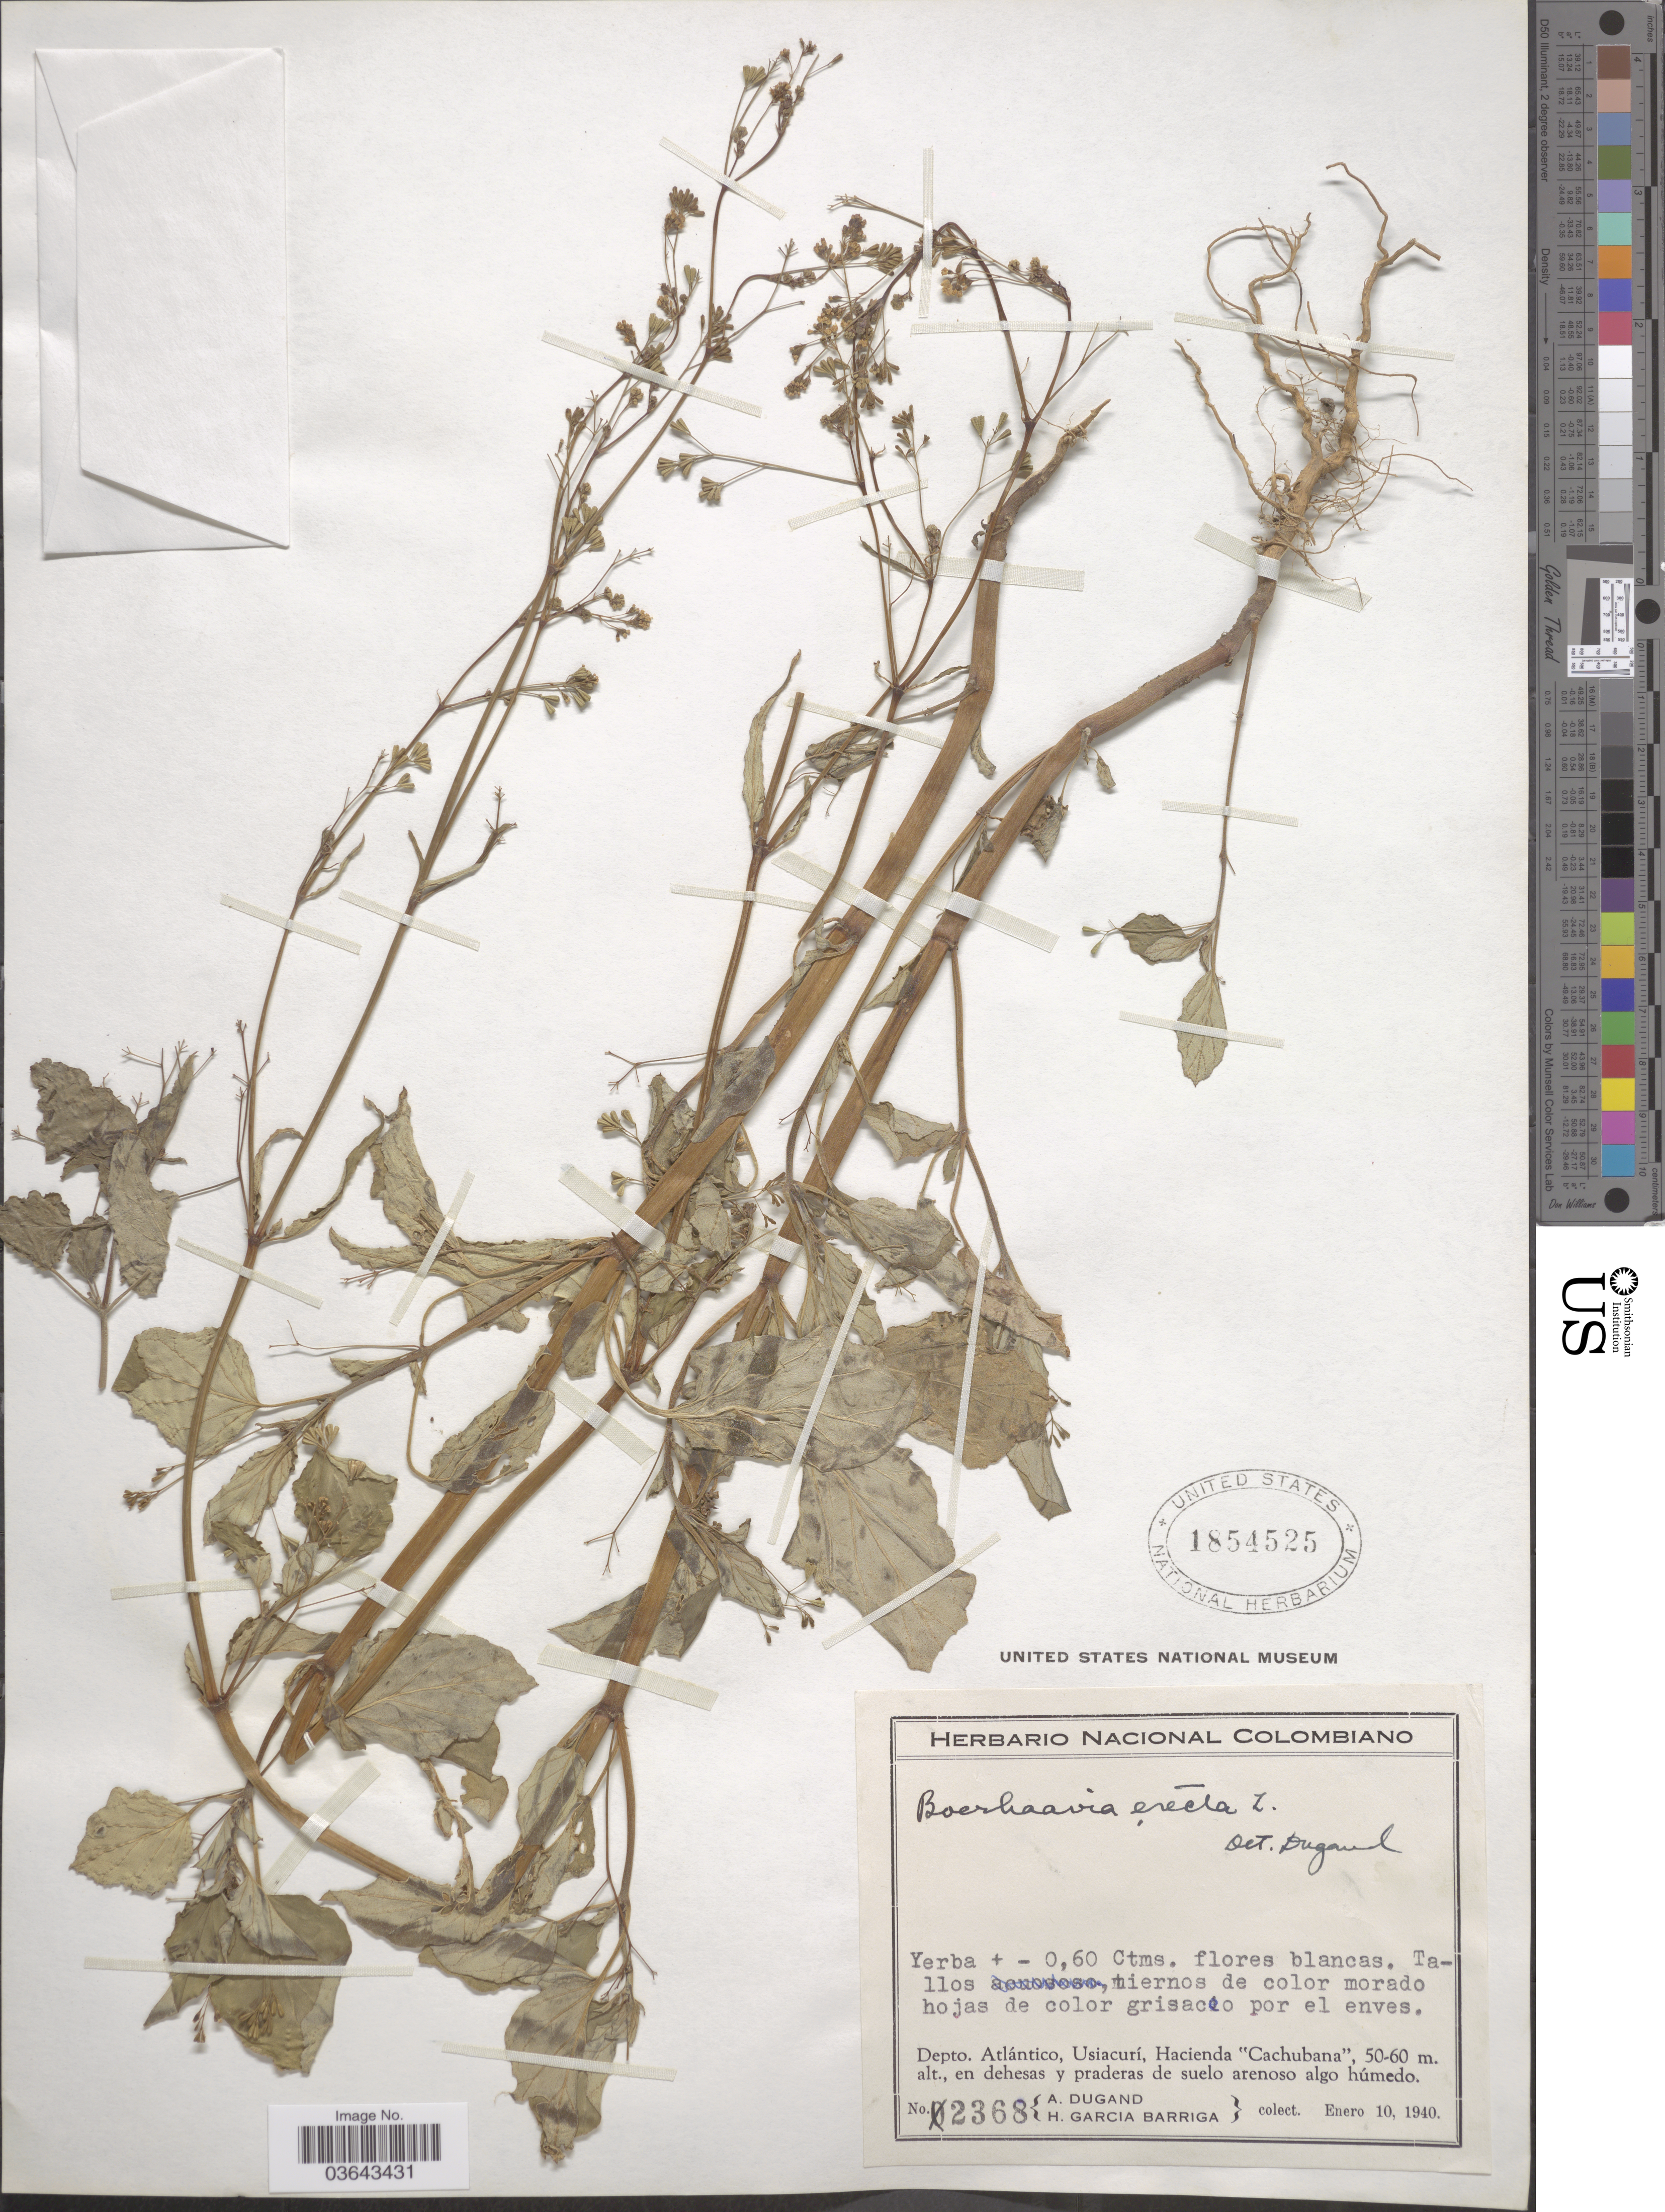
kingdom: Plantae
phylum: Tracheophyta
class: Magnoliopsida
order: Caryophyllales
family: Nyctaginaceae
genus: Boerhavia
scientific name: Boerhavia erecta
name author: L.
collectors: A. Dugand & H. García Barriga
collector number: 2368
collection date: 1940-01-10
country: Colombia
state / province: Atlántico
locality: Dept. Atlántico, Usiacurí, Hacienda "Cachubana".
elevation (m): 50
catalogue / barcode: US 1854525